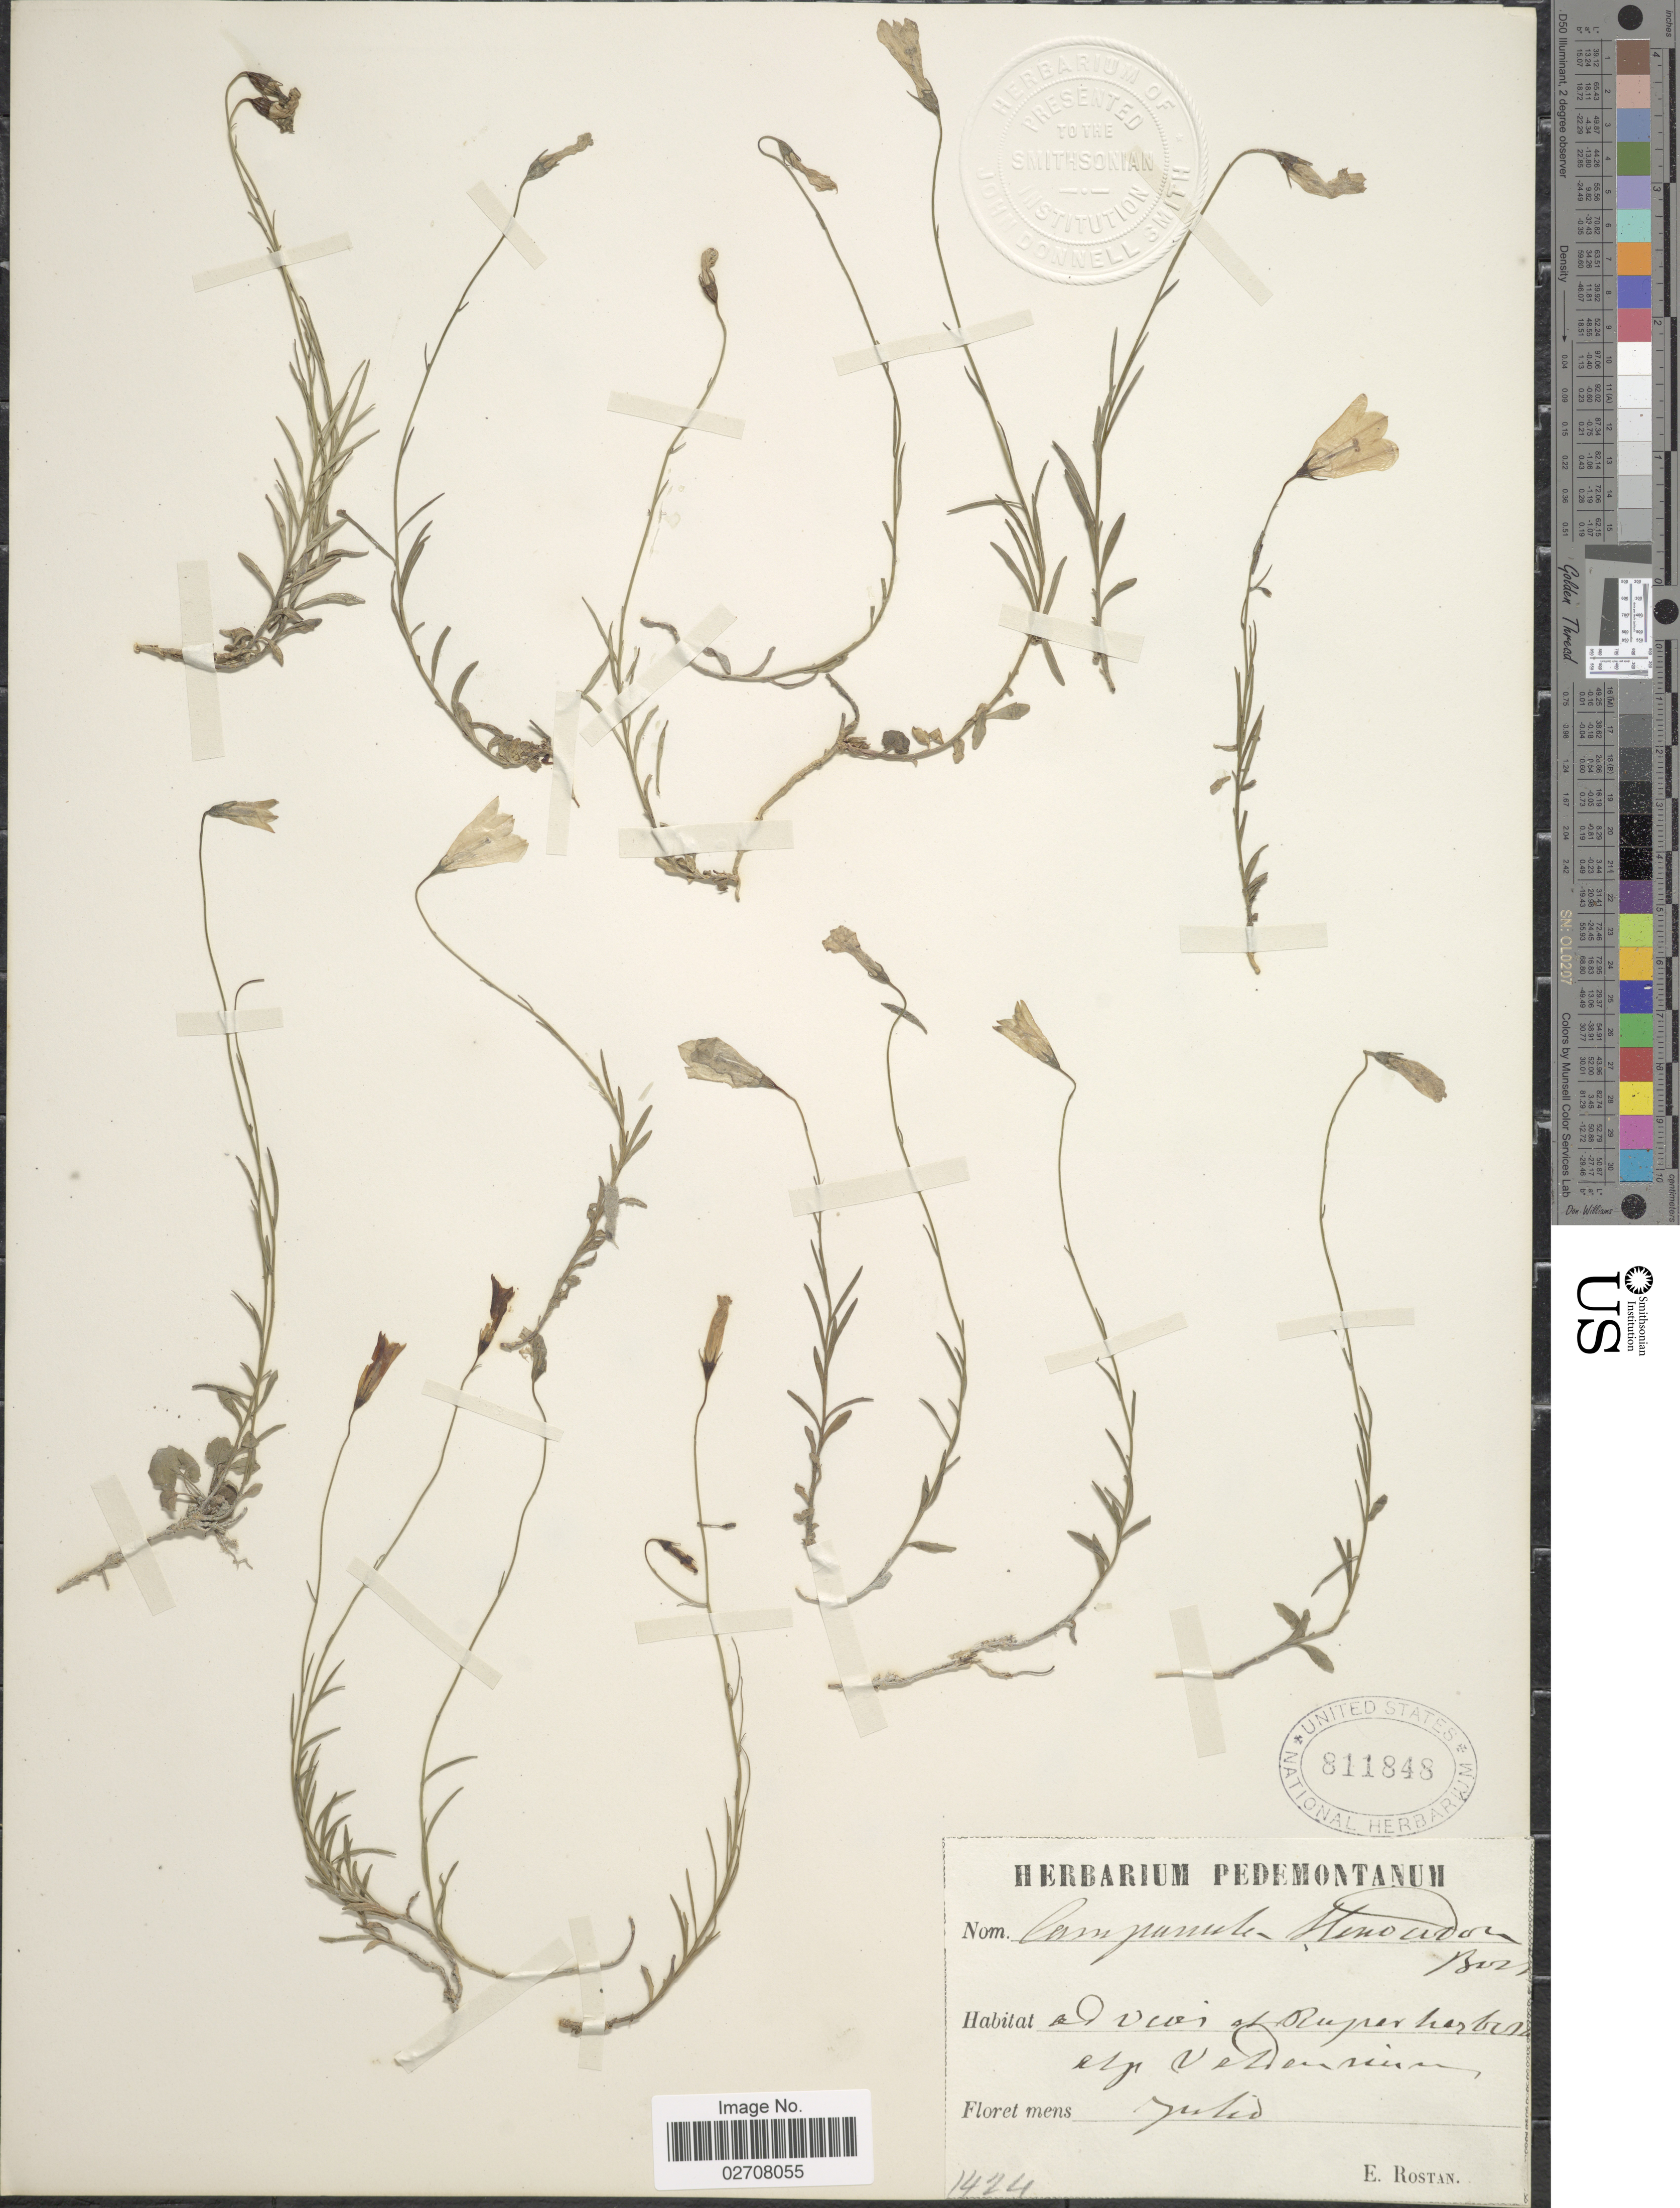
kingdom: Plantae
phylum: Tracheophyta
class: Magnoliopsida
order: Asterales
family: Campanulaceae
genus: Campanula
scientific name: Campanula stenocodon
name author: Boiss. & Reut.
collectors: E. Rostan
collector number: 1424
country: Italy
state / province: Piedmont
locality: Ad vois ad ruper harbra elp valdensium [interpreted]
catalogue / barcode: US 811848